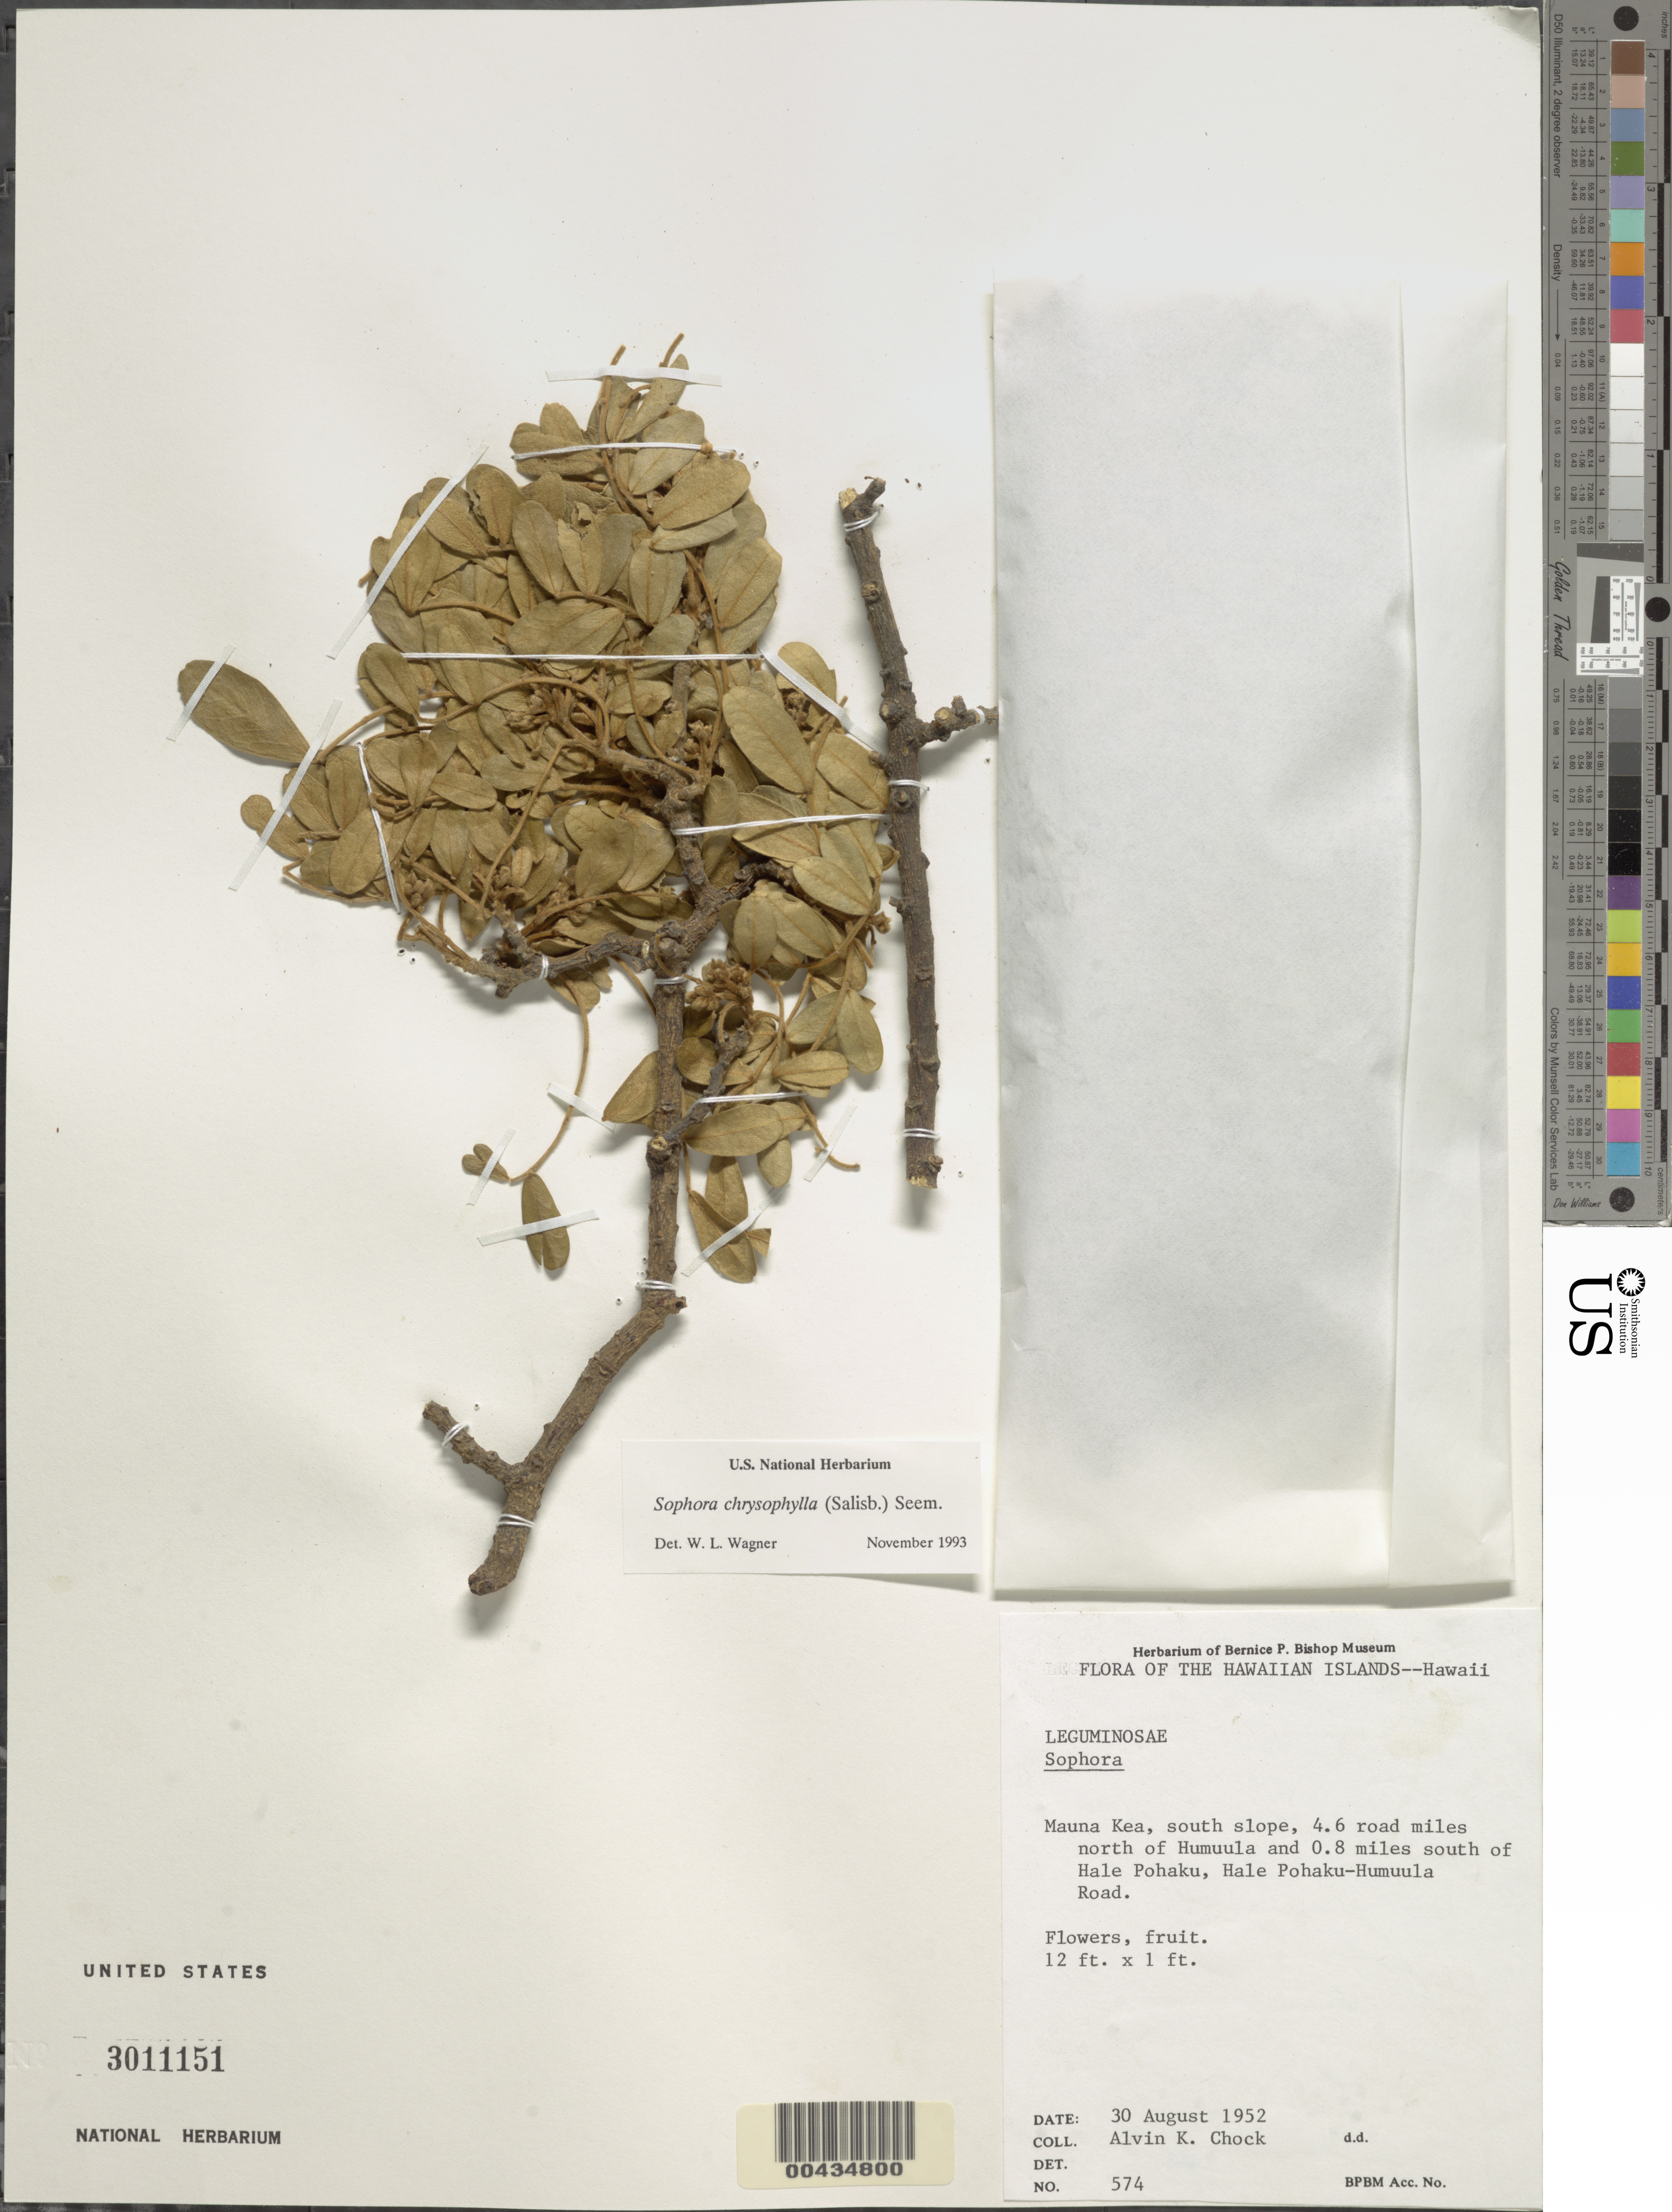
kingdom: Plantae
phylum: Tracheophyta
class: Magnoliopsida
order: Fabales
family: Fabaceae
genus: Sophora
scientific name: Sophora chrysophylla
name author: (Salisb.) Seem.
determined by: Wagner, W. L., (BOT), Smithsonian Institution - National Museum of Natural History (UNITED STATES)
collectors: A. Chock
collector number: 574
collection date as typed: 30 Aug 1952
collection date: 1952-08-30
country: United States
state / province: Hawaii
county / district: Hawaii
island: Hawaii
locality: Mauna Kea, S slope, 4.6 road mi N of Humuula and 0.8 mi S of Hale Pohaku, Hale Pohaku-Humuula Road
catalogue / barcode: US 3011151